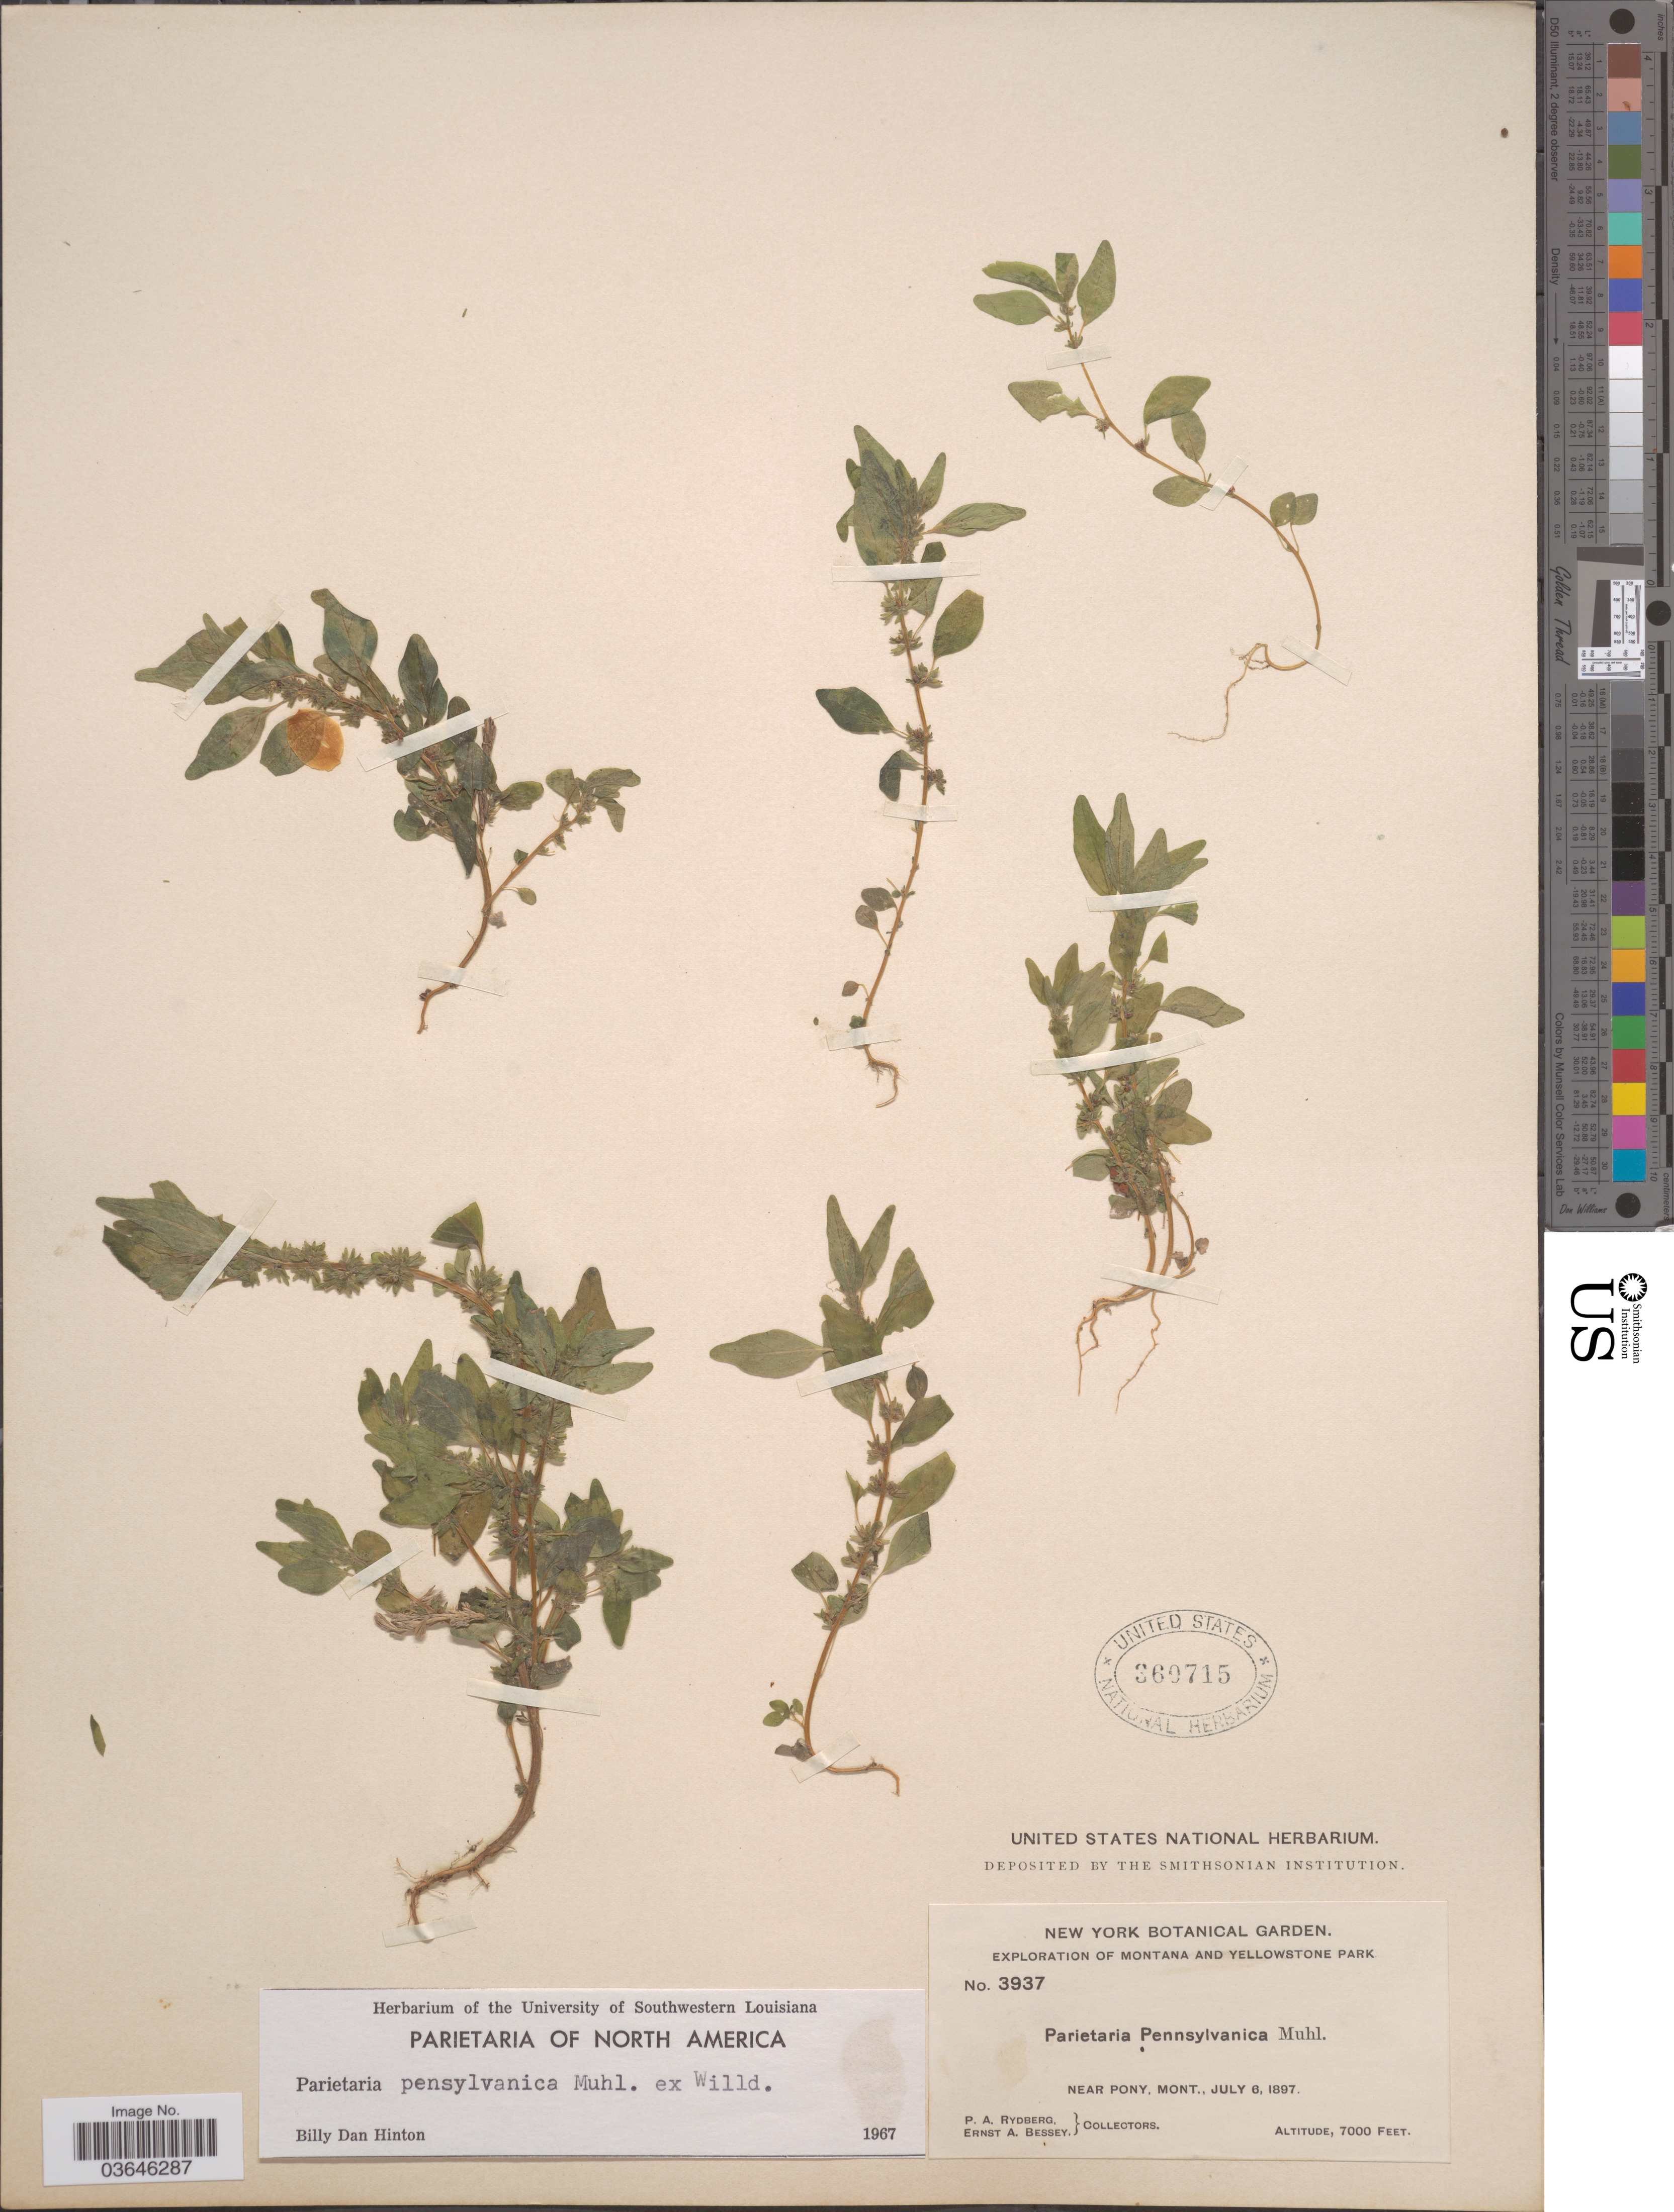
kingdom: Plantae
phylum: Tracheophyta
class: Magnoliopsida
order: Rosales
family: Urticaceae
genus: Parietaria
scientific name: Parietaria pensylvanica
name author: Muhl. ex Willd.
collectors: P. A. Rydberg & E. A. Bessey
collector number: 3937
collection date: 1897-07-06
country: United States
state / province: Montana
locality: Near Pony.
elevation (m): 2134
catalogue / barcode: US 369715